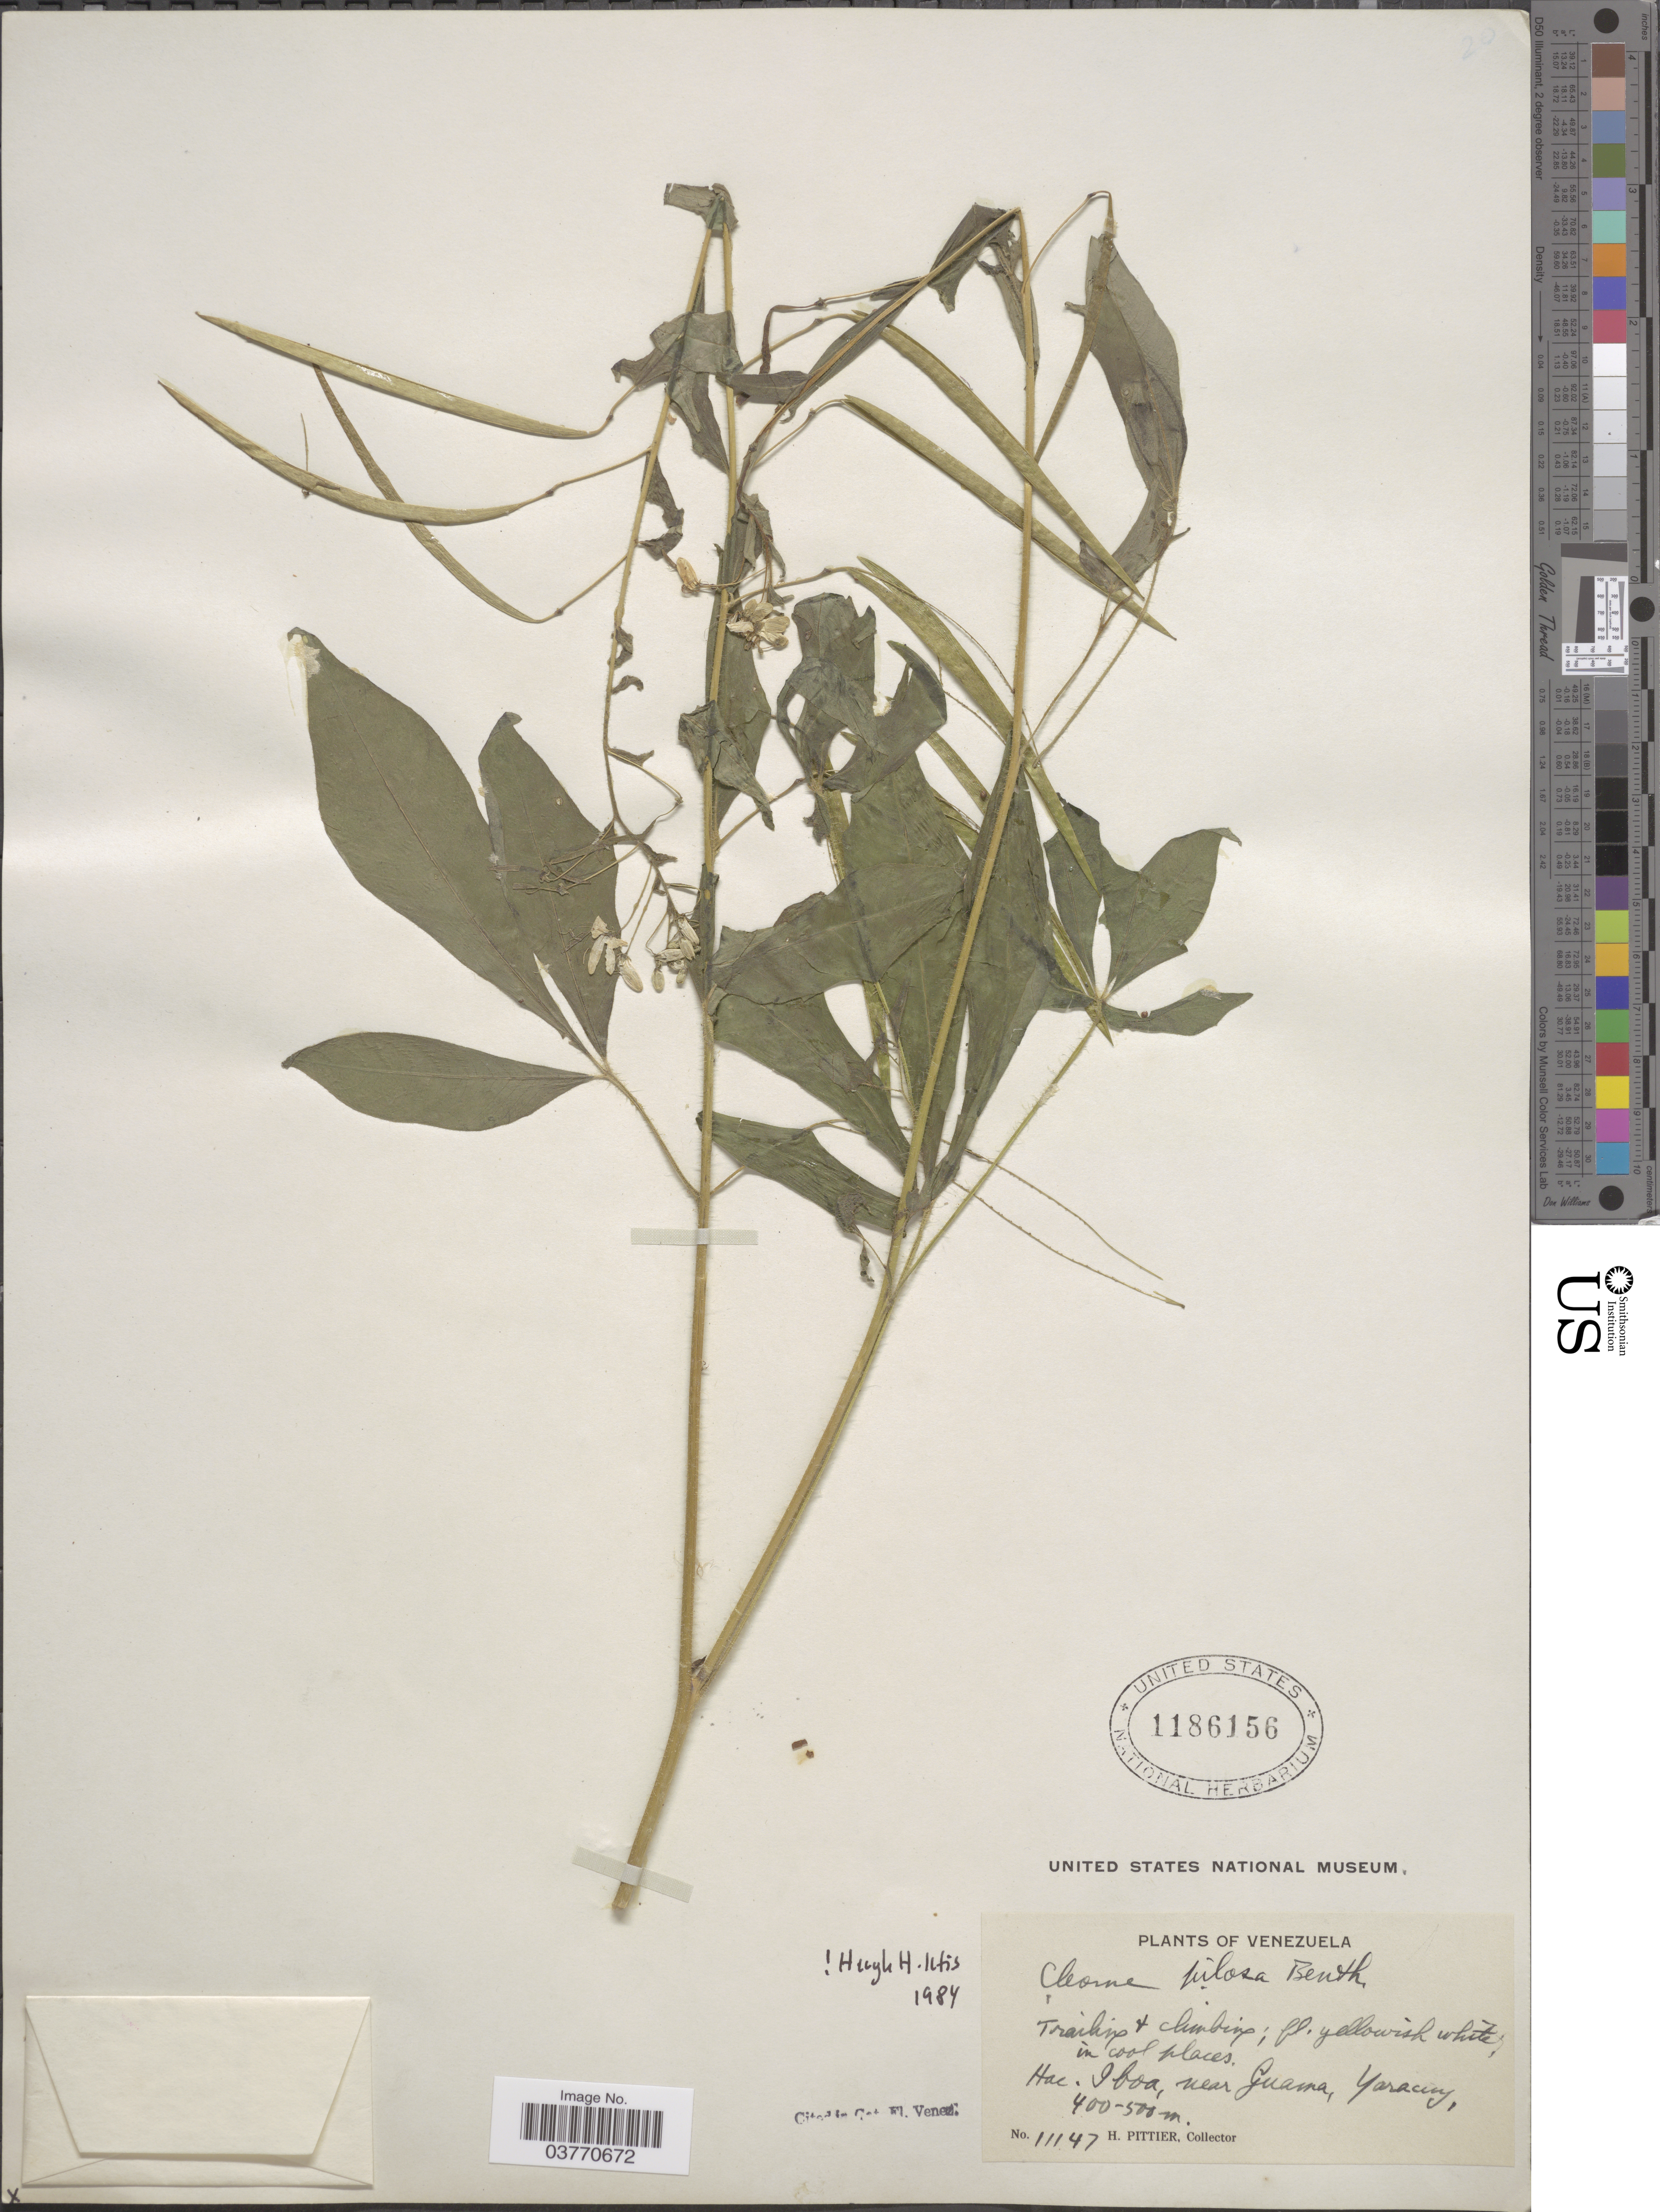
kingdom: Plantae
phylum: Tracheophyta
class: Magnoliopsida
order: Brassicales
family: Cleomaceae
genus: Cochranella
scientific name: Cochranella pilosa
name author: (Benth.) E.M. McGinty & Roalson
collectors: H. F. Pittier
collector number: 11147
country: Venezuela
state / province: Yaracuy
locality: Hac. Iboa, near Guama, Yaracuy.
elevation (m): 400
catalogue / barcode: US 1186156